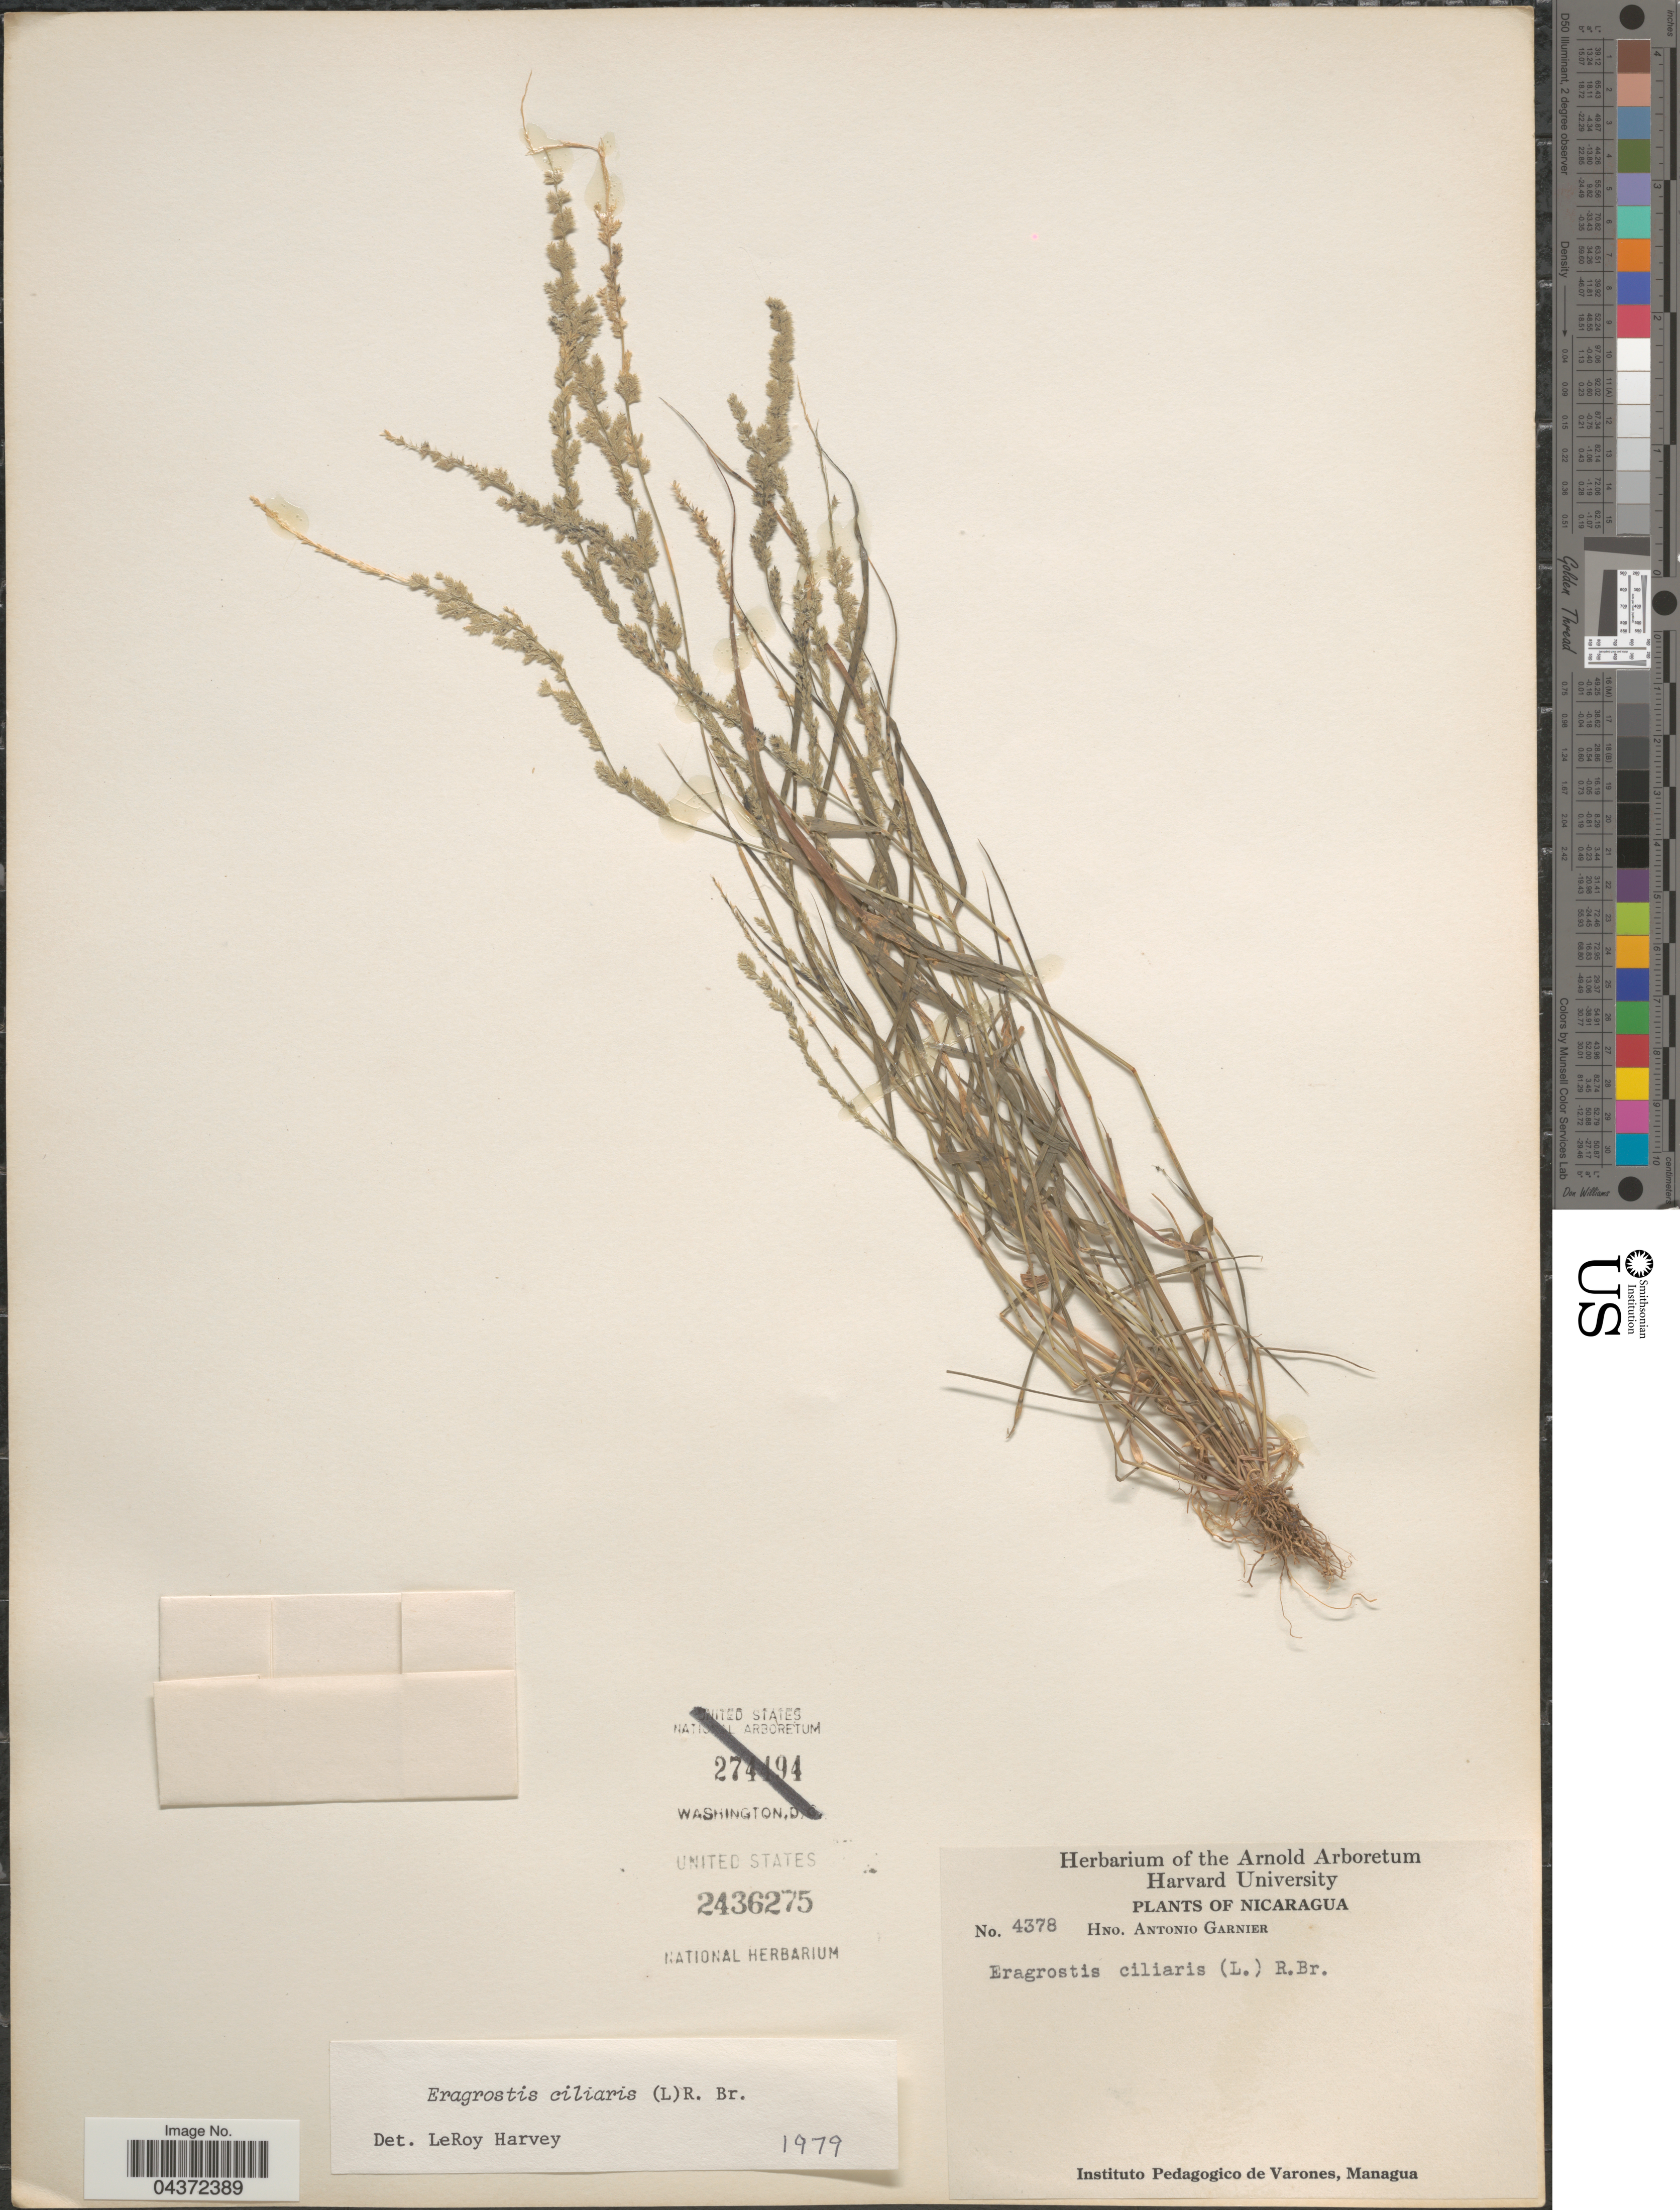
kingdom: Plantae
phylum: Tracheophyta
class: Liliopsida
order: Poales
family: Poaceae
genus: Eragrostis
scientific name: Eragrostis ciliaris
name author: (L.) R. Br.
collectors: Bro. A. Garnier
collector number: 4378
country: Nicaragua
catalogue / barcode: US 2436275